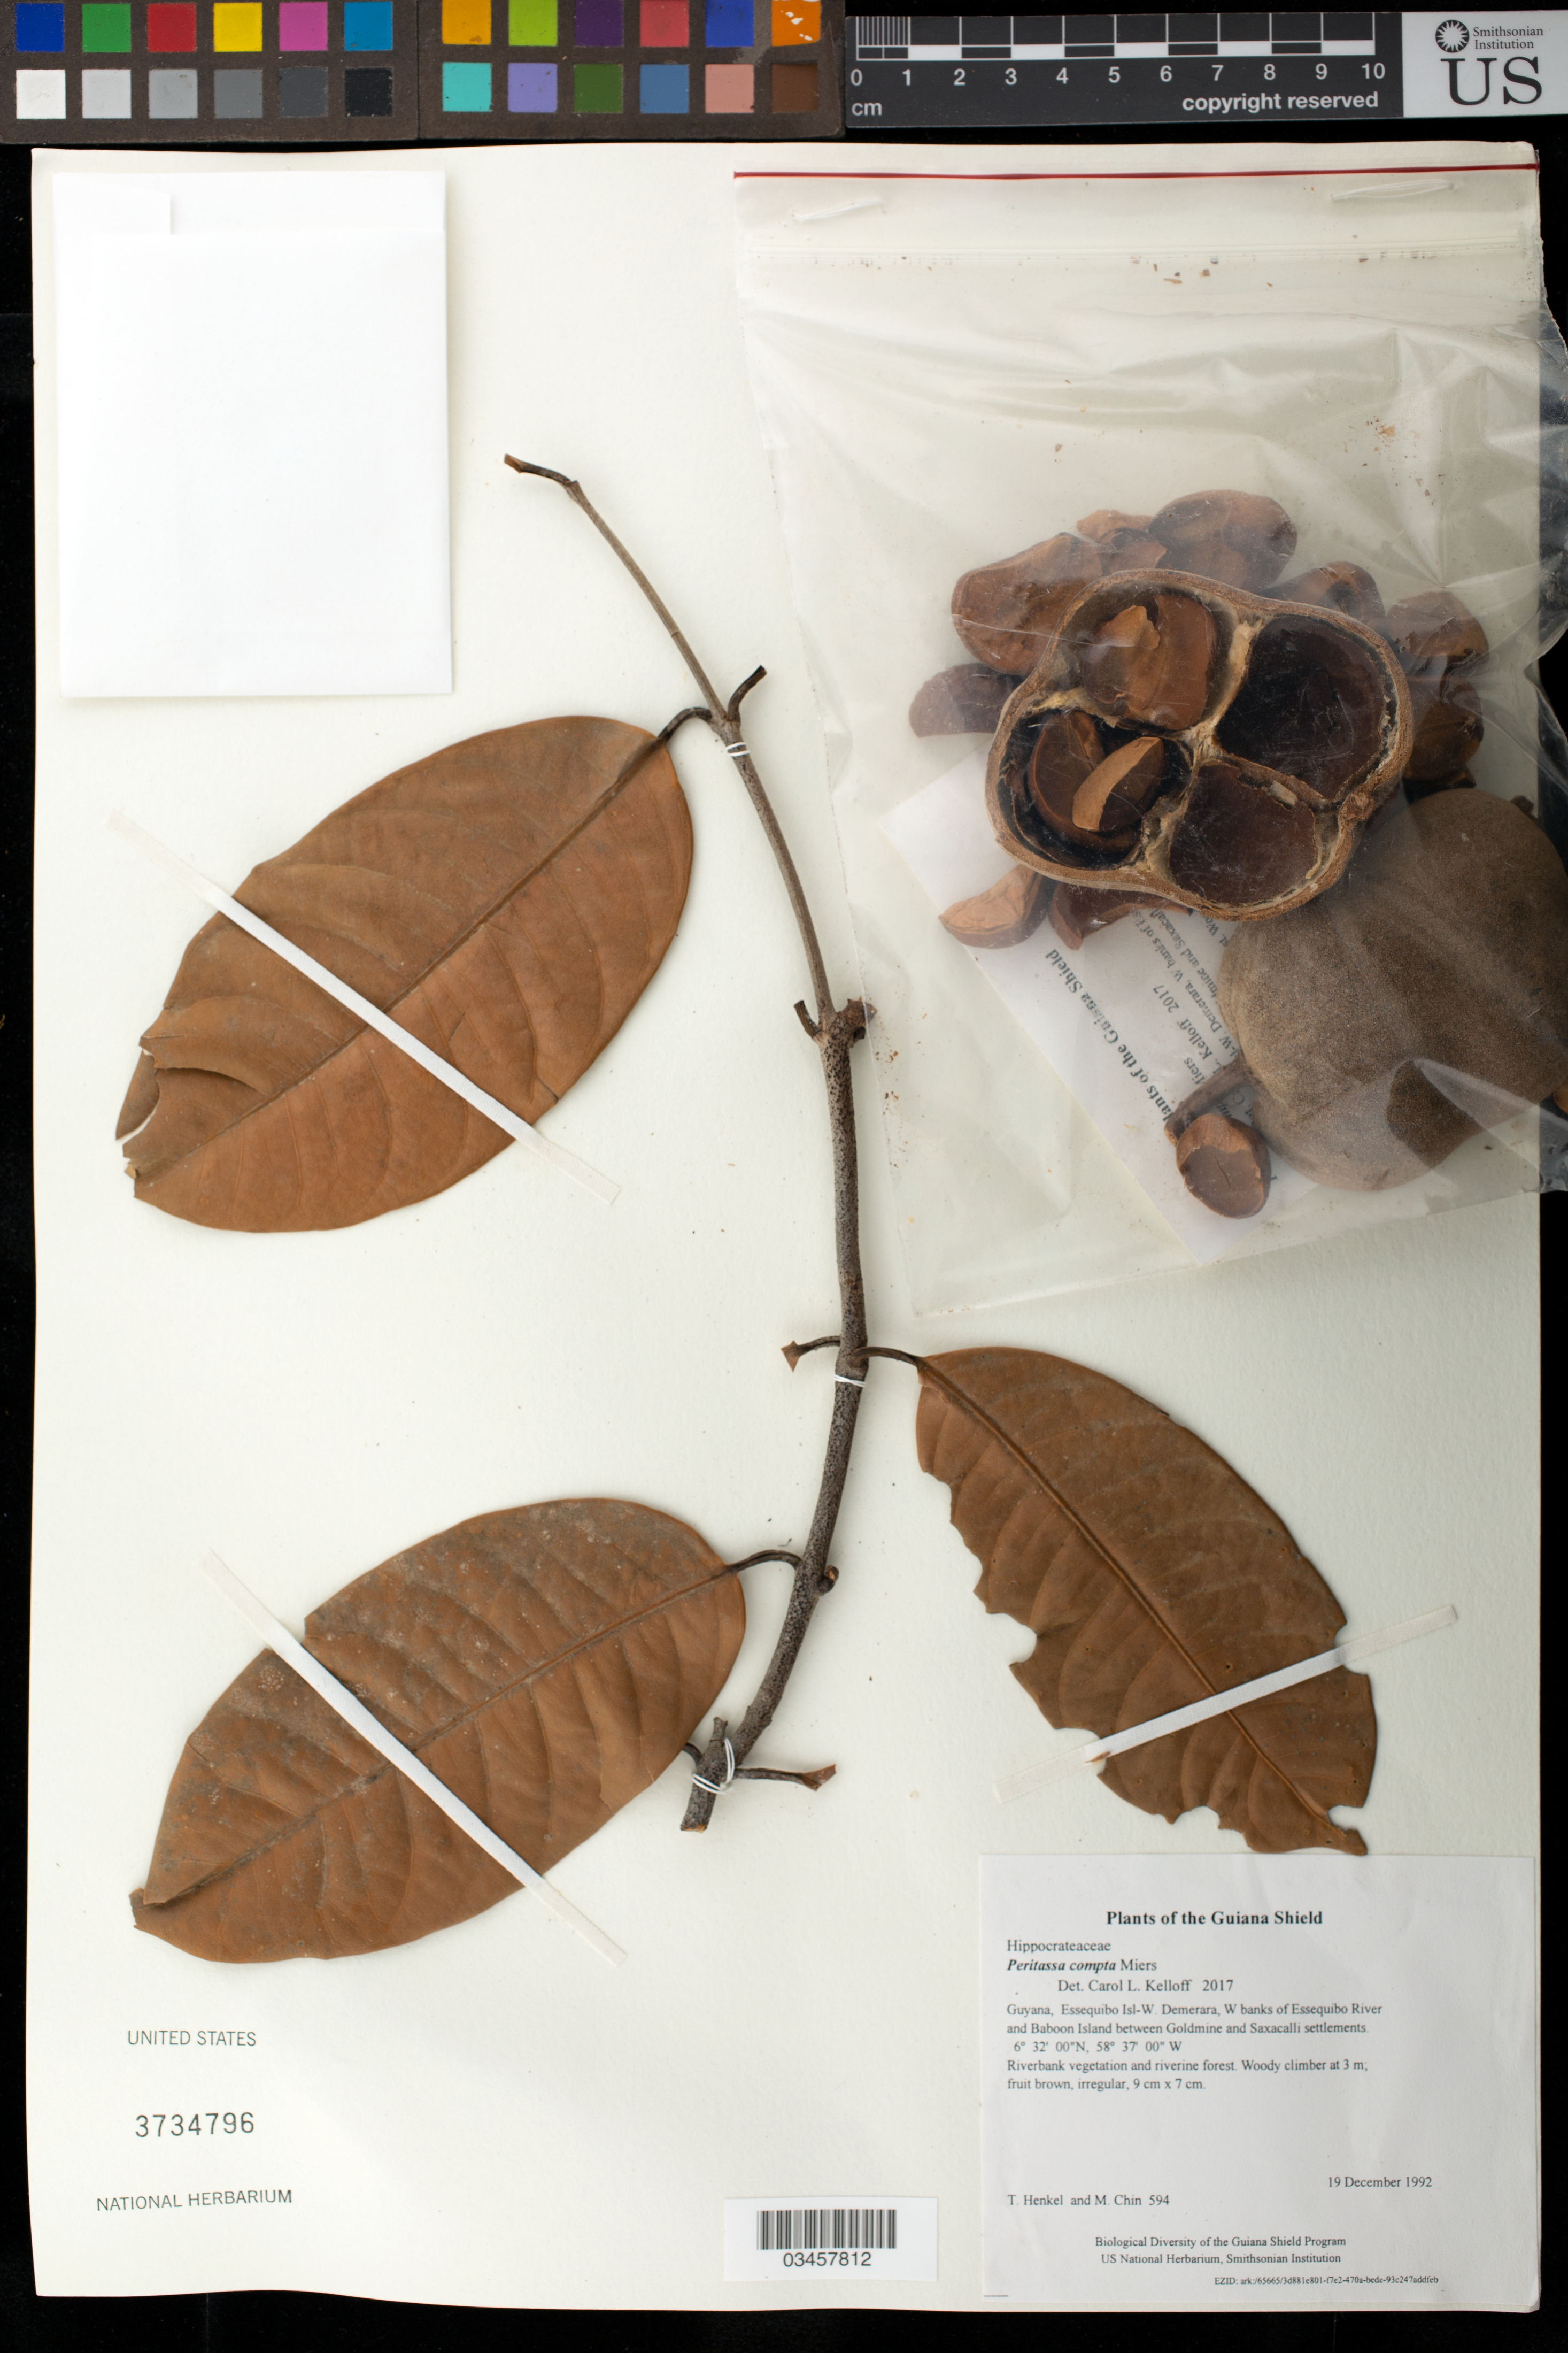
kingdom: Plantae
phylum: Tracheophyta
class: Magnoliopsida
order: Celastrales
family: Celastraceae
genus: Peritassa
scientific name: Peritassa compta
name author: Miers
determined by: Kelloff, Carol L.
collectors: T. Henkel & M. Chin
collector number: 594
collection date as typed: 19 December 1992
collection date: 1992-12-19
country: Guyana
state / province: Essequibo Isl-W. Demerara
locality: W banks of Essequibo River and Baboon Island between Goldmine and Saxacalli settlements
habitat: Riverbank vegetation and riverine forest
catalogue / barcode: US 3734796